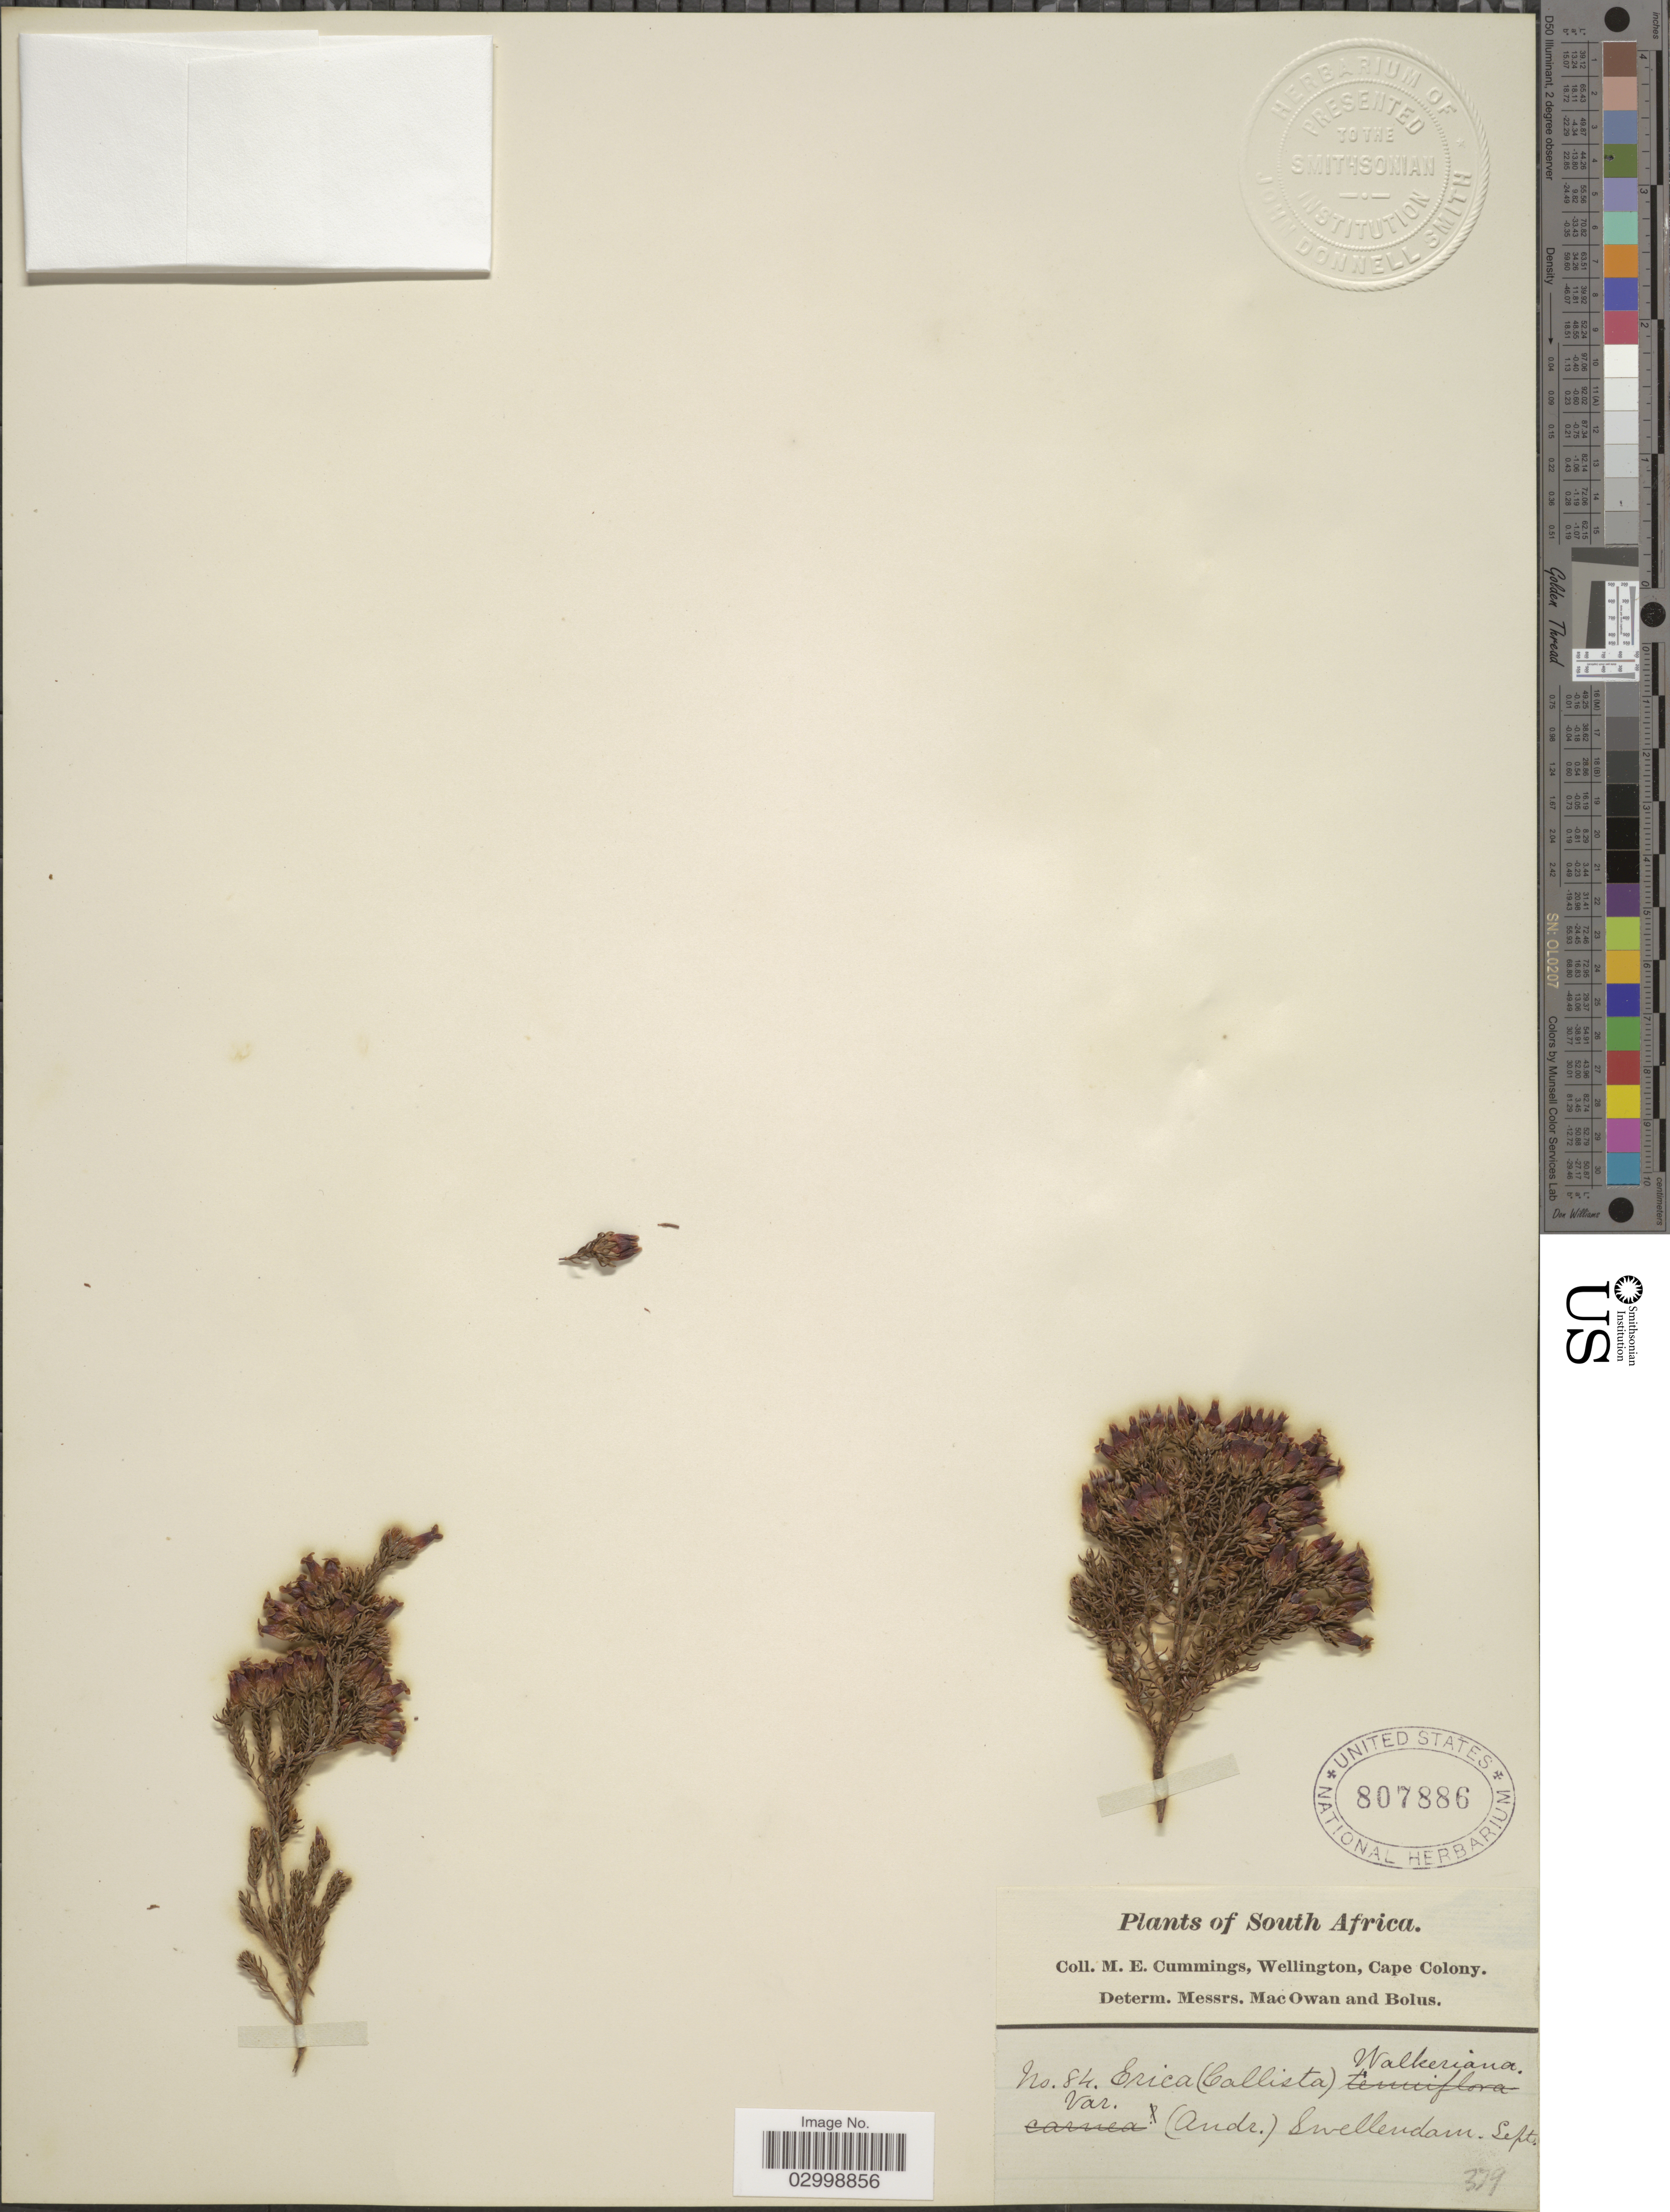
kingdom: Plantae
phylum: Tracheophyta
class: Magnoliopsida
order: Ericales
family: Ericaceae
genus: Erica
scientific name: Erica walkeriana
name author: Sweet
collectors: M. E. Cummings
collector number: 84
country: South Africa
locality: Swellendam.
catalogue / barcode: US 807886